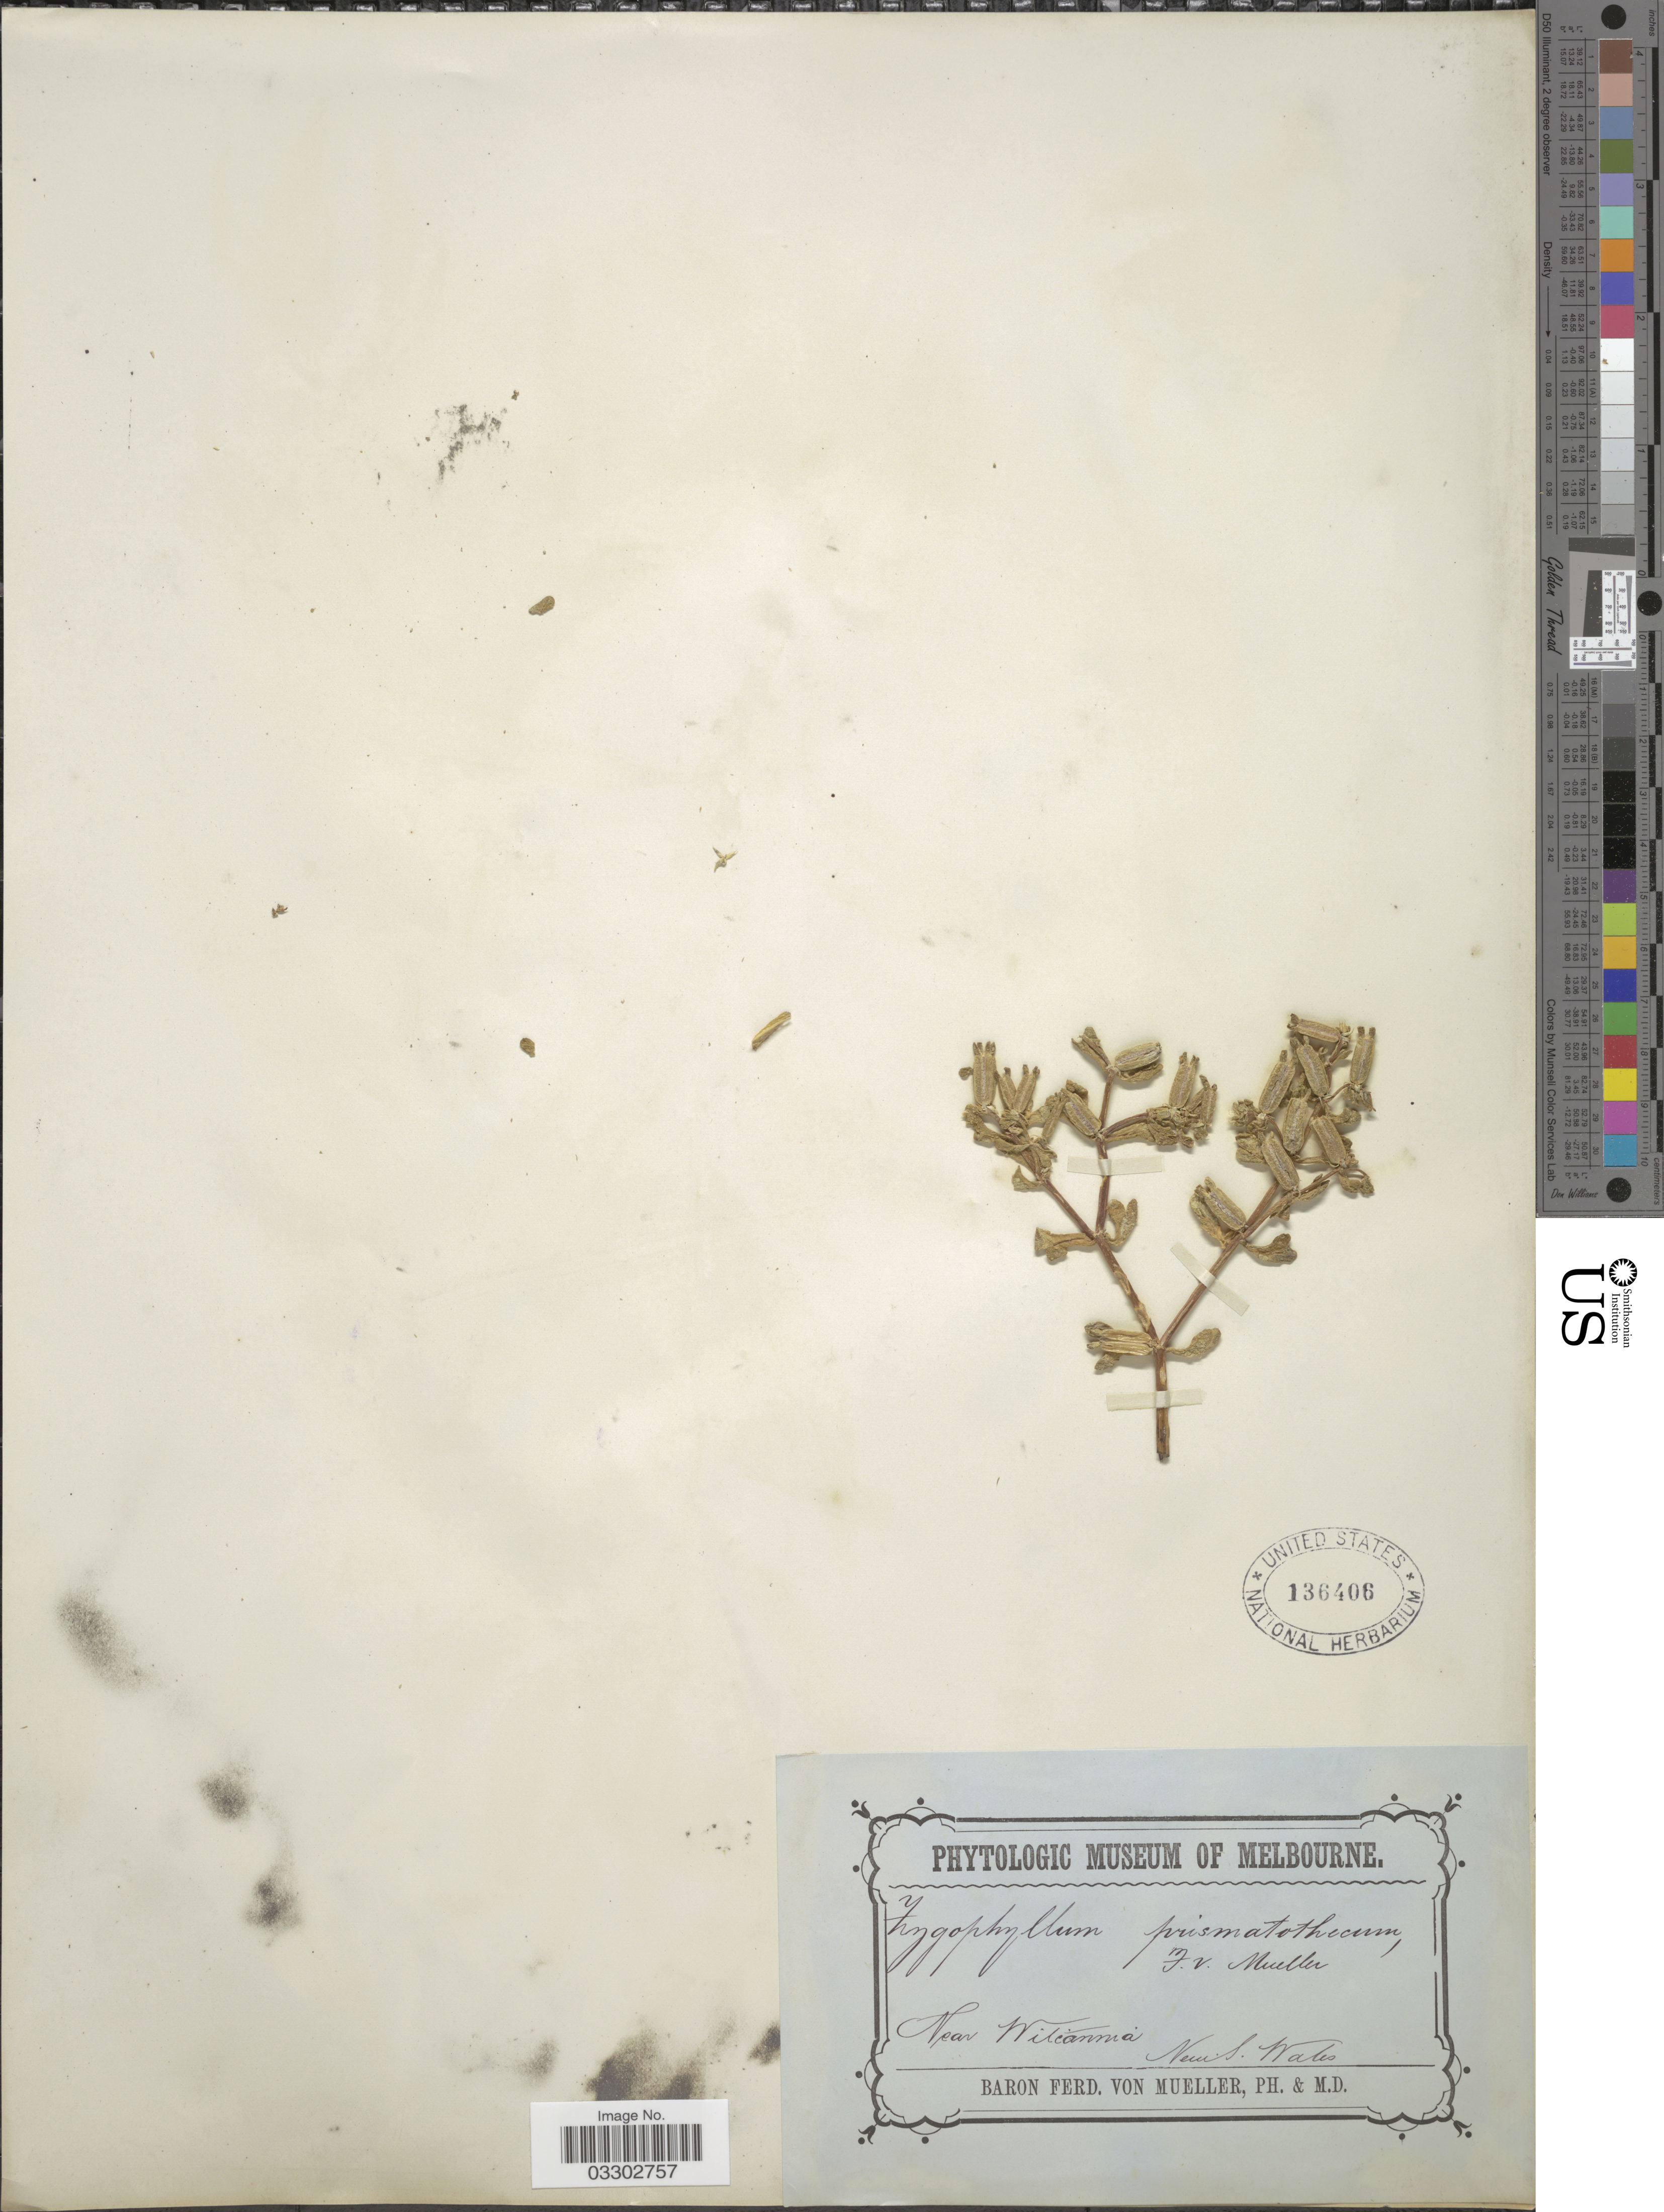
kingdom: Plantae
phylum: Tracheophyta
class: Magnoliopsida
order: Zygophyllales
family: Zygophyllaceae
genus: Roepera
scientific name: Roepera prismatotheca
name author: (F. Muell.) Beier & Thulin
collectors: F. Mueller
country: Australia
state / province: New South Wales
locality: Near Wilcannia.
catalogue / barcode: US 136406